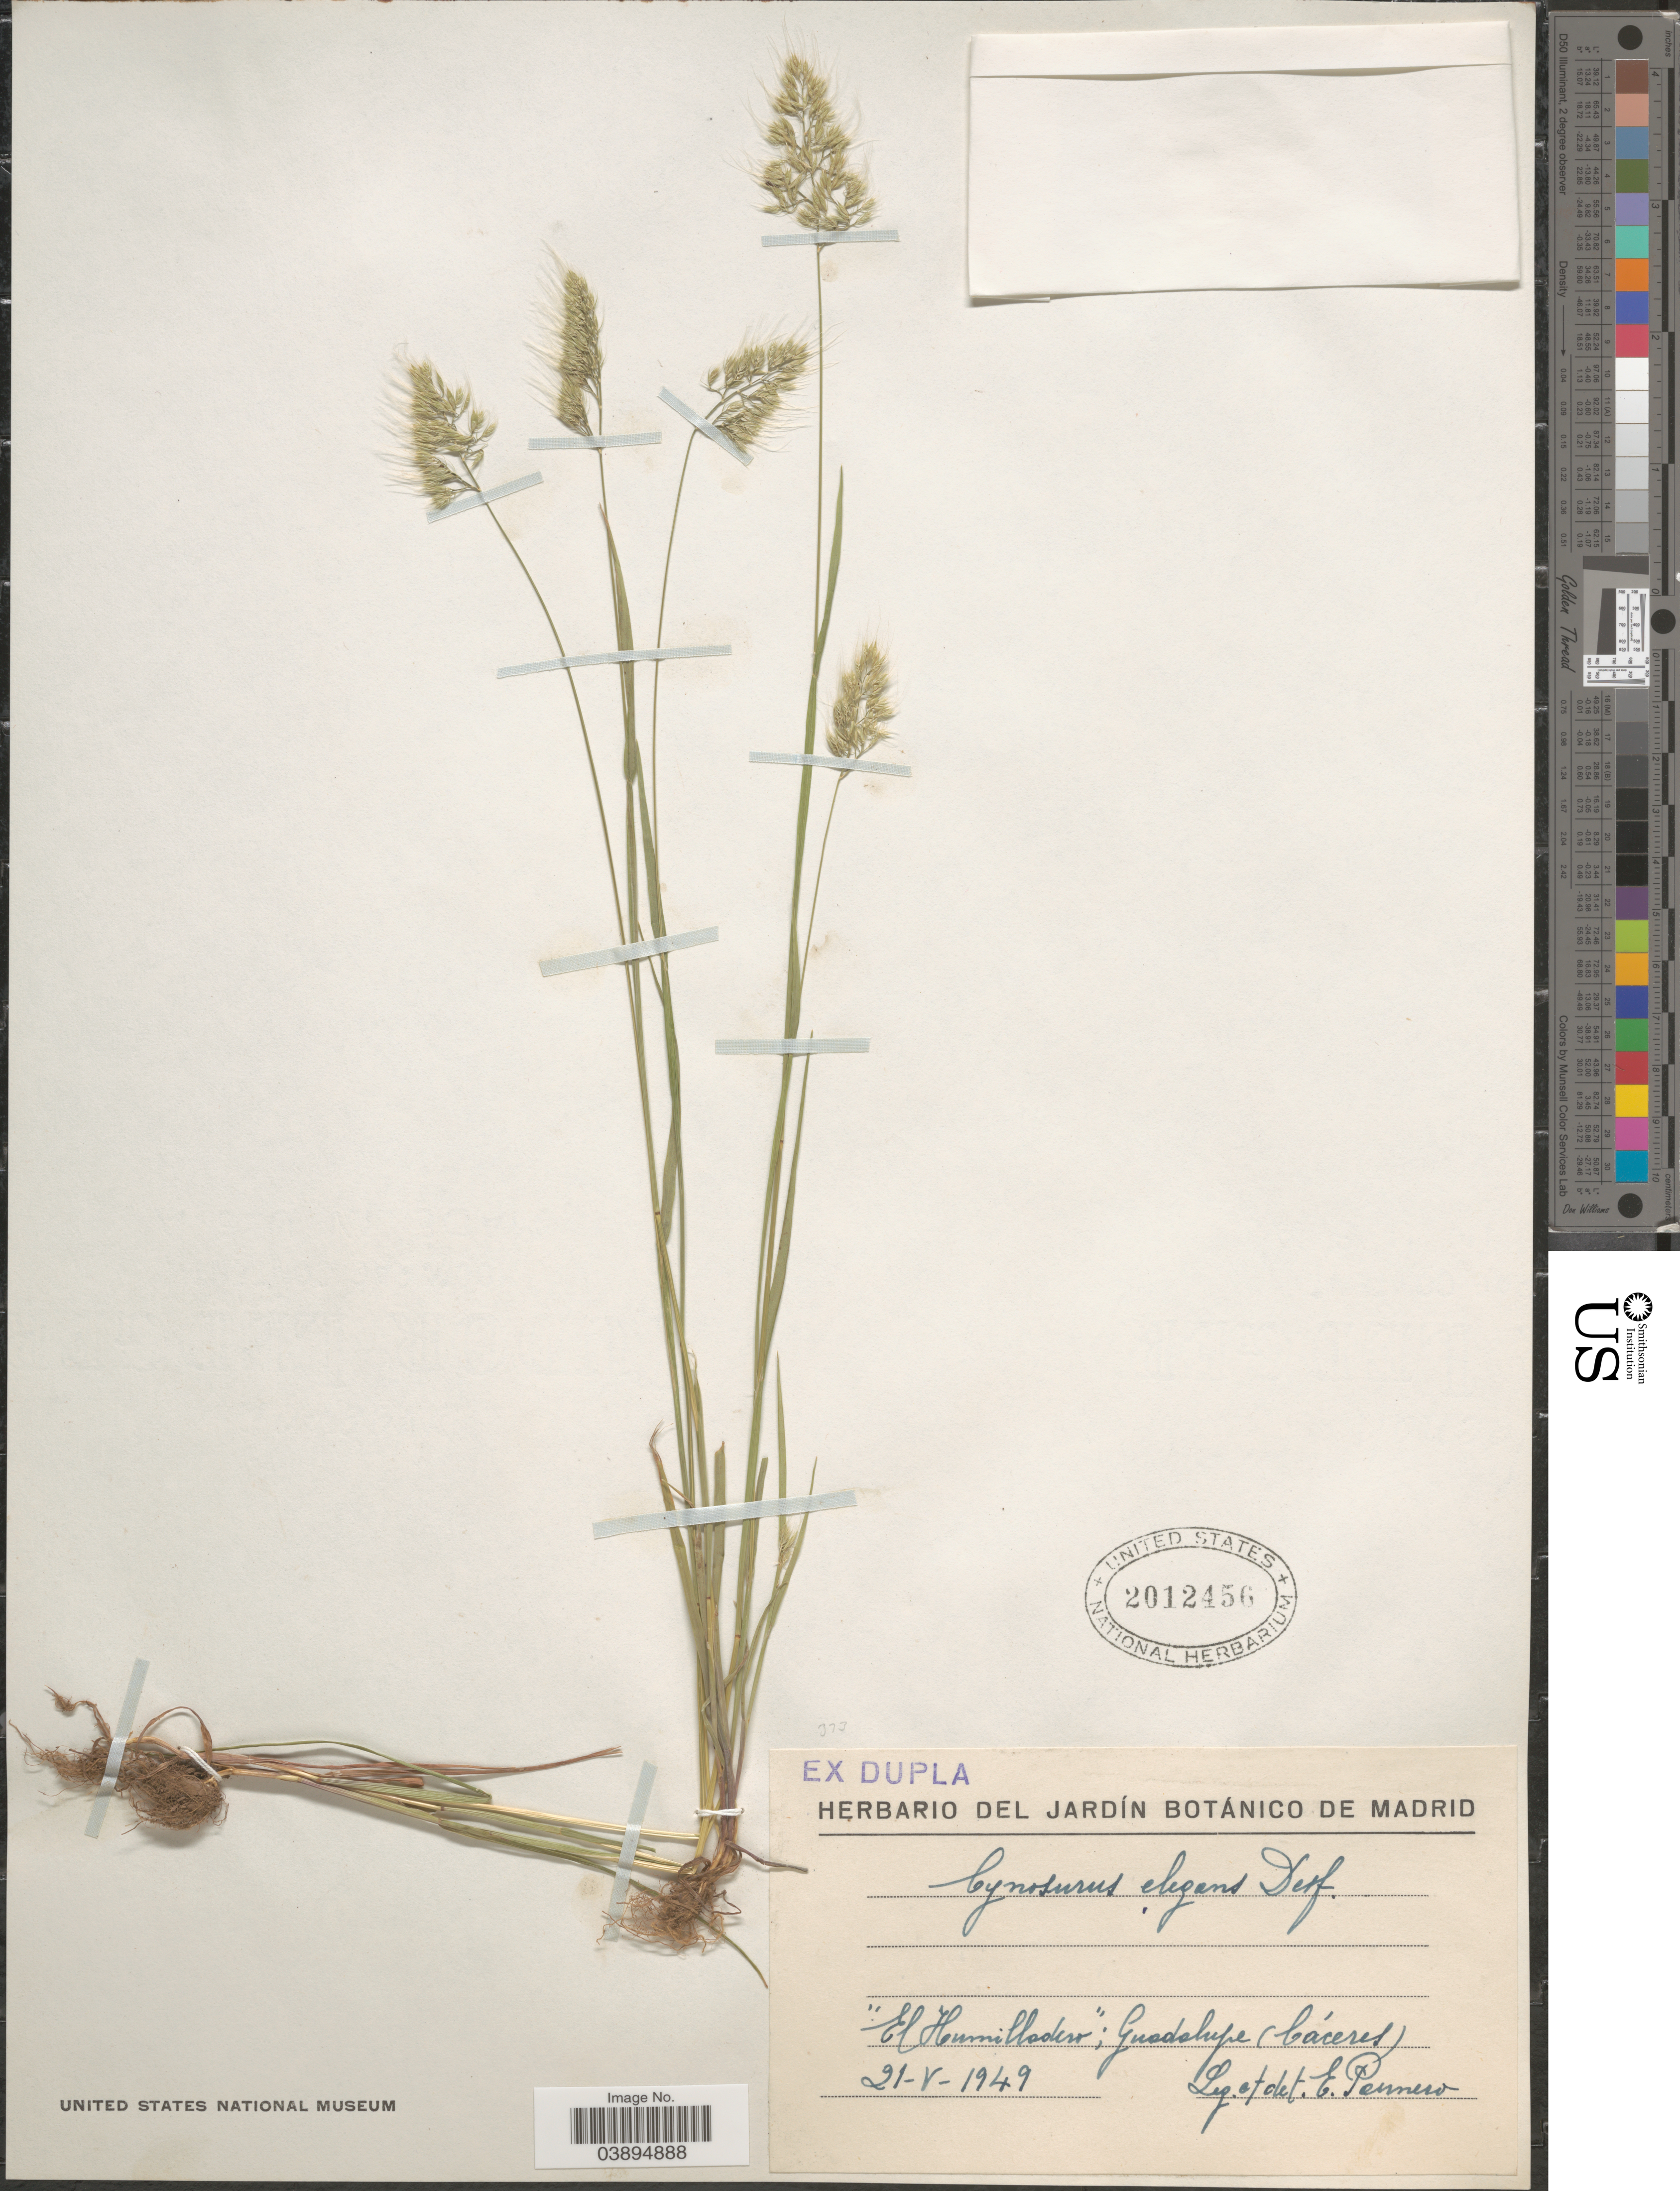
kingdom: Plantae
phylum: Tracheophyta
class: Liliopsida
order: Poales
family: Poaceae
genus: Cynosurus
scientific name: Cynosurus elegans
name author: Desf.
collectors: E. Peunero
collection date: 1949-05-21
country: Spain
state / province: Madrid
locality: El Humilladero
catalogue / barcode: US 2012456